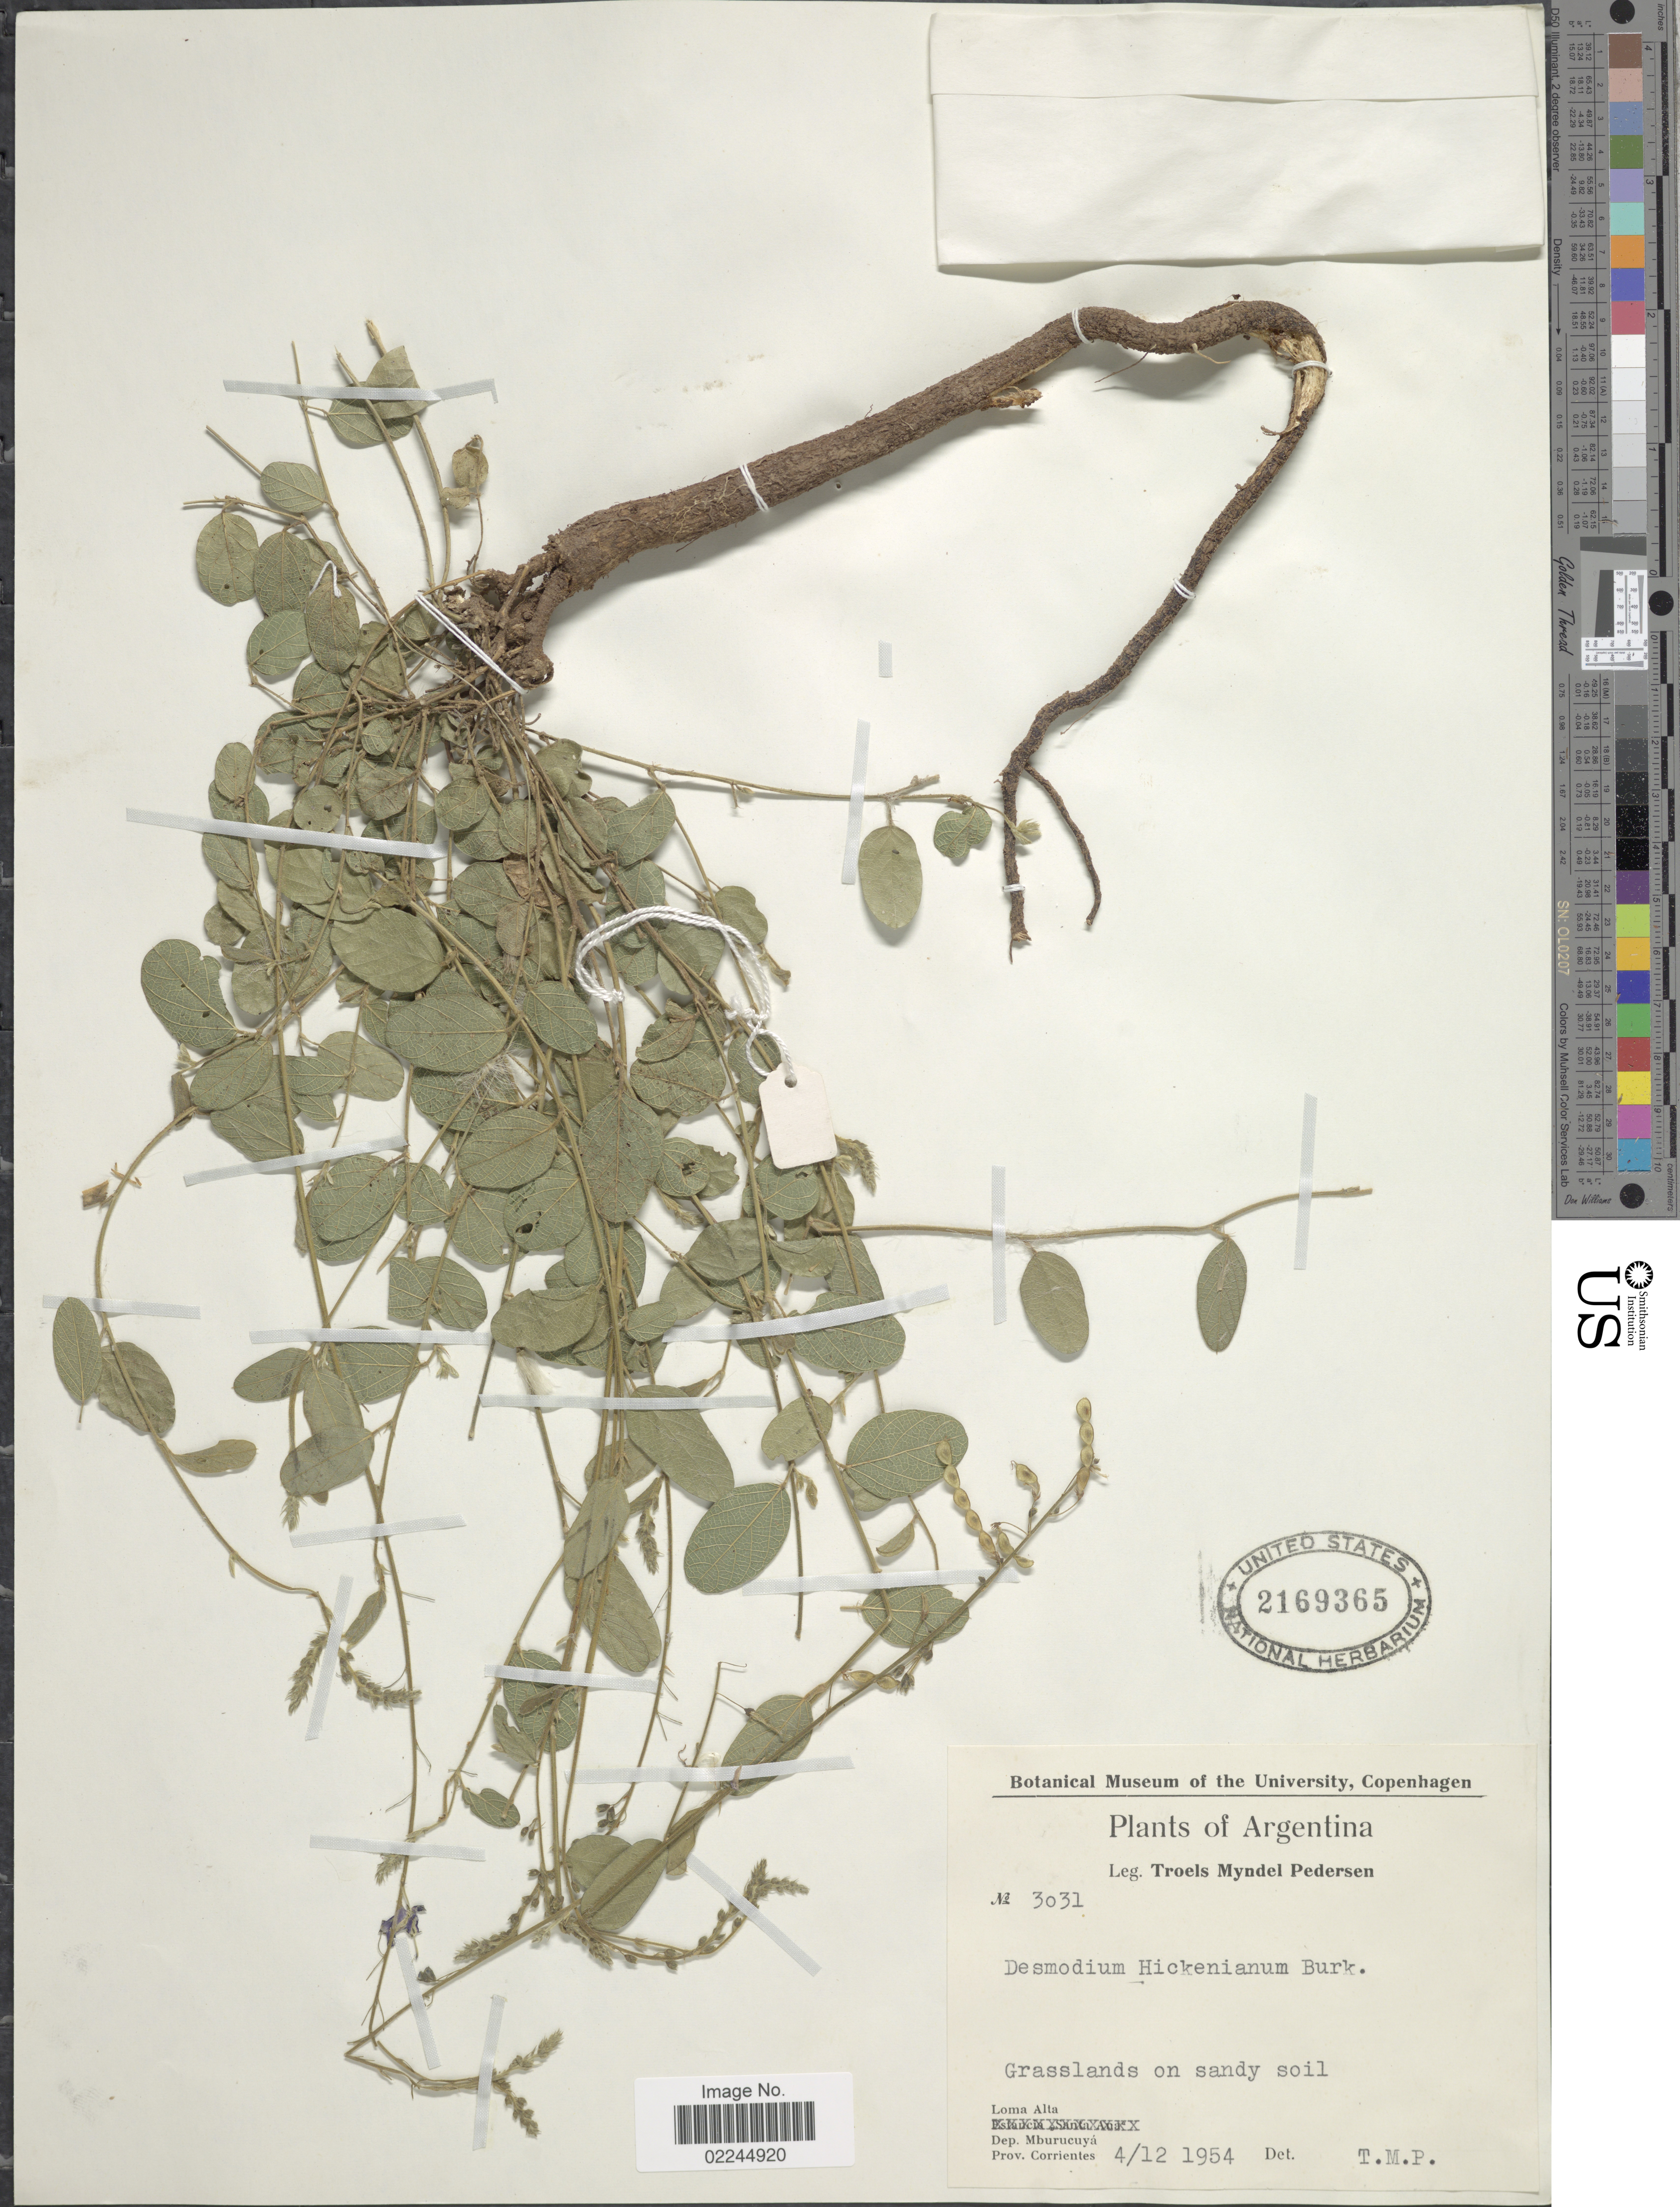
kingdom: Plantae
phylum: Tracheophyta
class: Magnoliopsida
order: Fabales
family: Fabaceae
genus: Desmodium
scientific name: Desmodium hickenianum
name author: Burkart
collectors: T. Pederson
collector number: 3031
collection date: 1954-12-04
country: Argentina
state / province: Corrientes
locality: Loma Alta, Dep. Mburucuya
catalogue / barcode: US 2169365